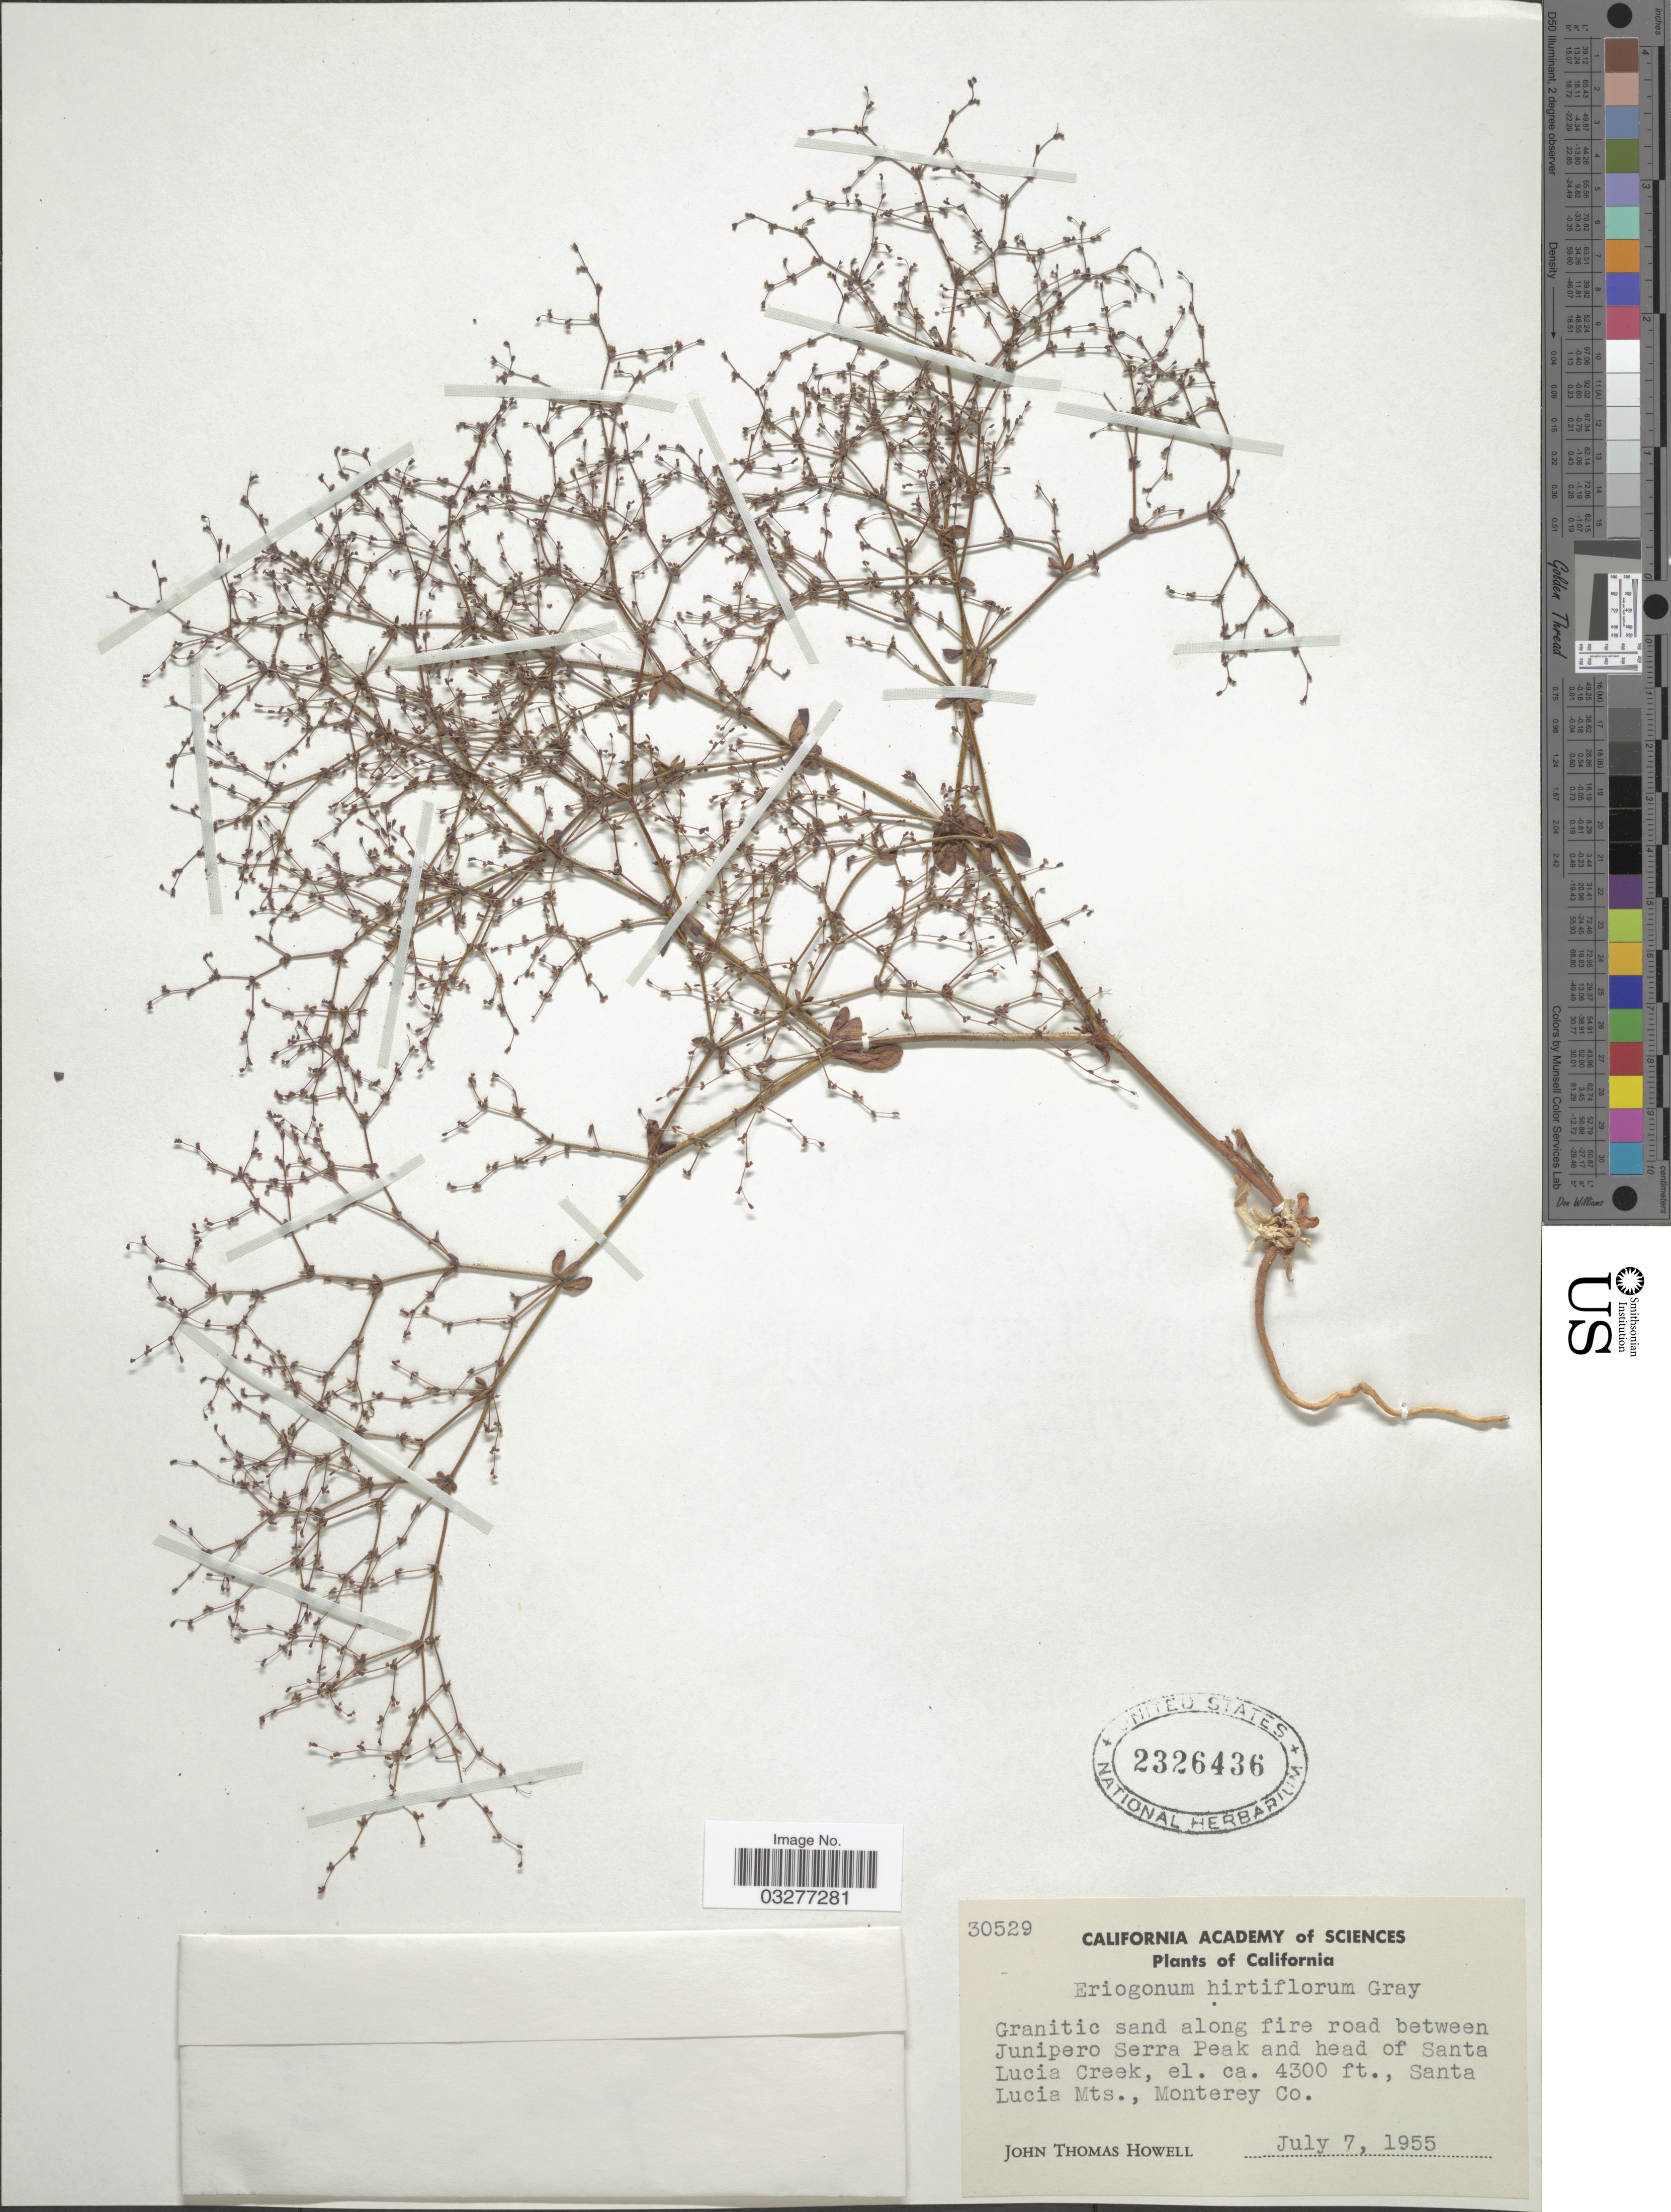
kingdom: Plantae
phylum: Tracheophyta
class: Magnoliopsida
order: Caryophyllales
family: Polygonaceae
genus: Eriogonum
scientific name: Eriogonum hirtiflorum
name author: A. Gray ex S. Watson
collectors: J. T. Howell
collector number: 30529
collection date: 1955-07-07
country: United States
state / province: California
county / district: Monterey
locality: Along fire road between Junipero Serra Peak and head of Santa Lucia Creek. Santa Lucia Mts., Monterey Co.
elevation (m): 1311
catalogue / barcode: US 2326436